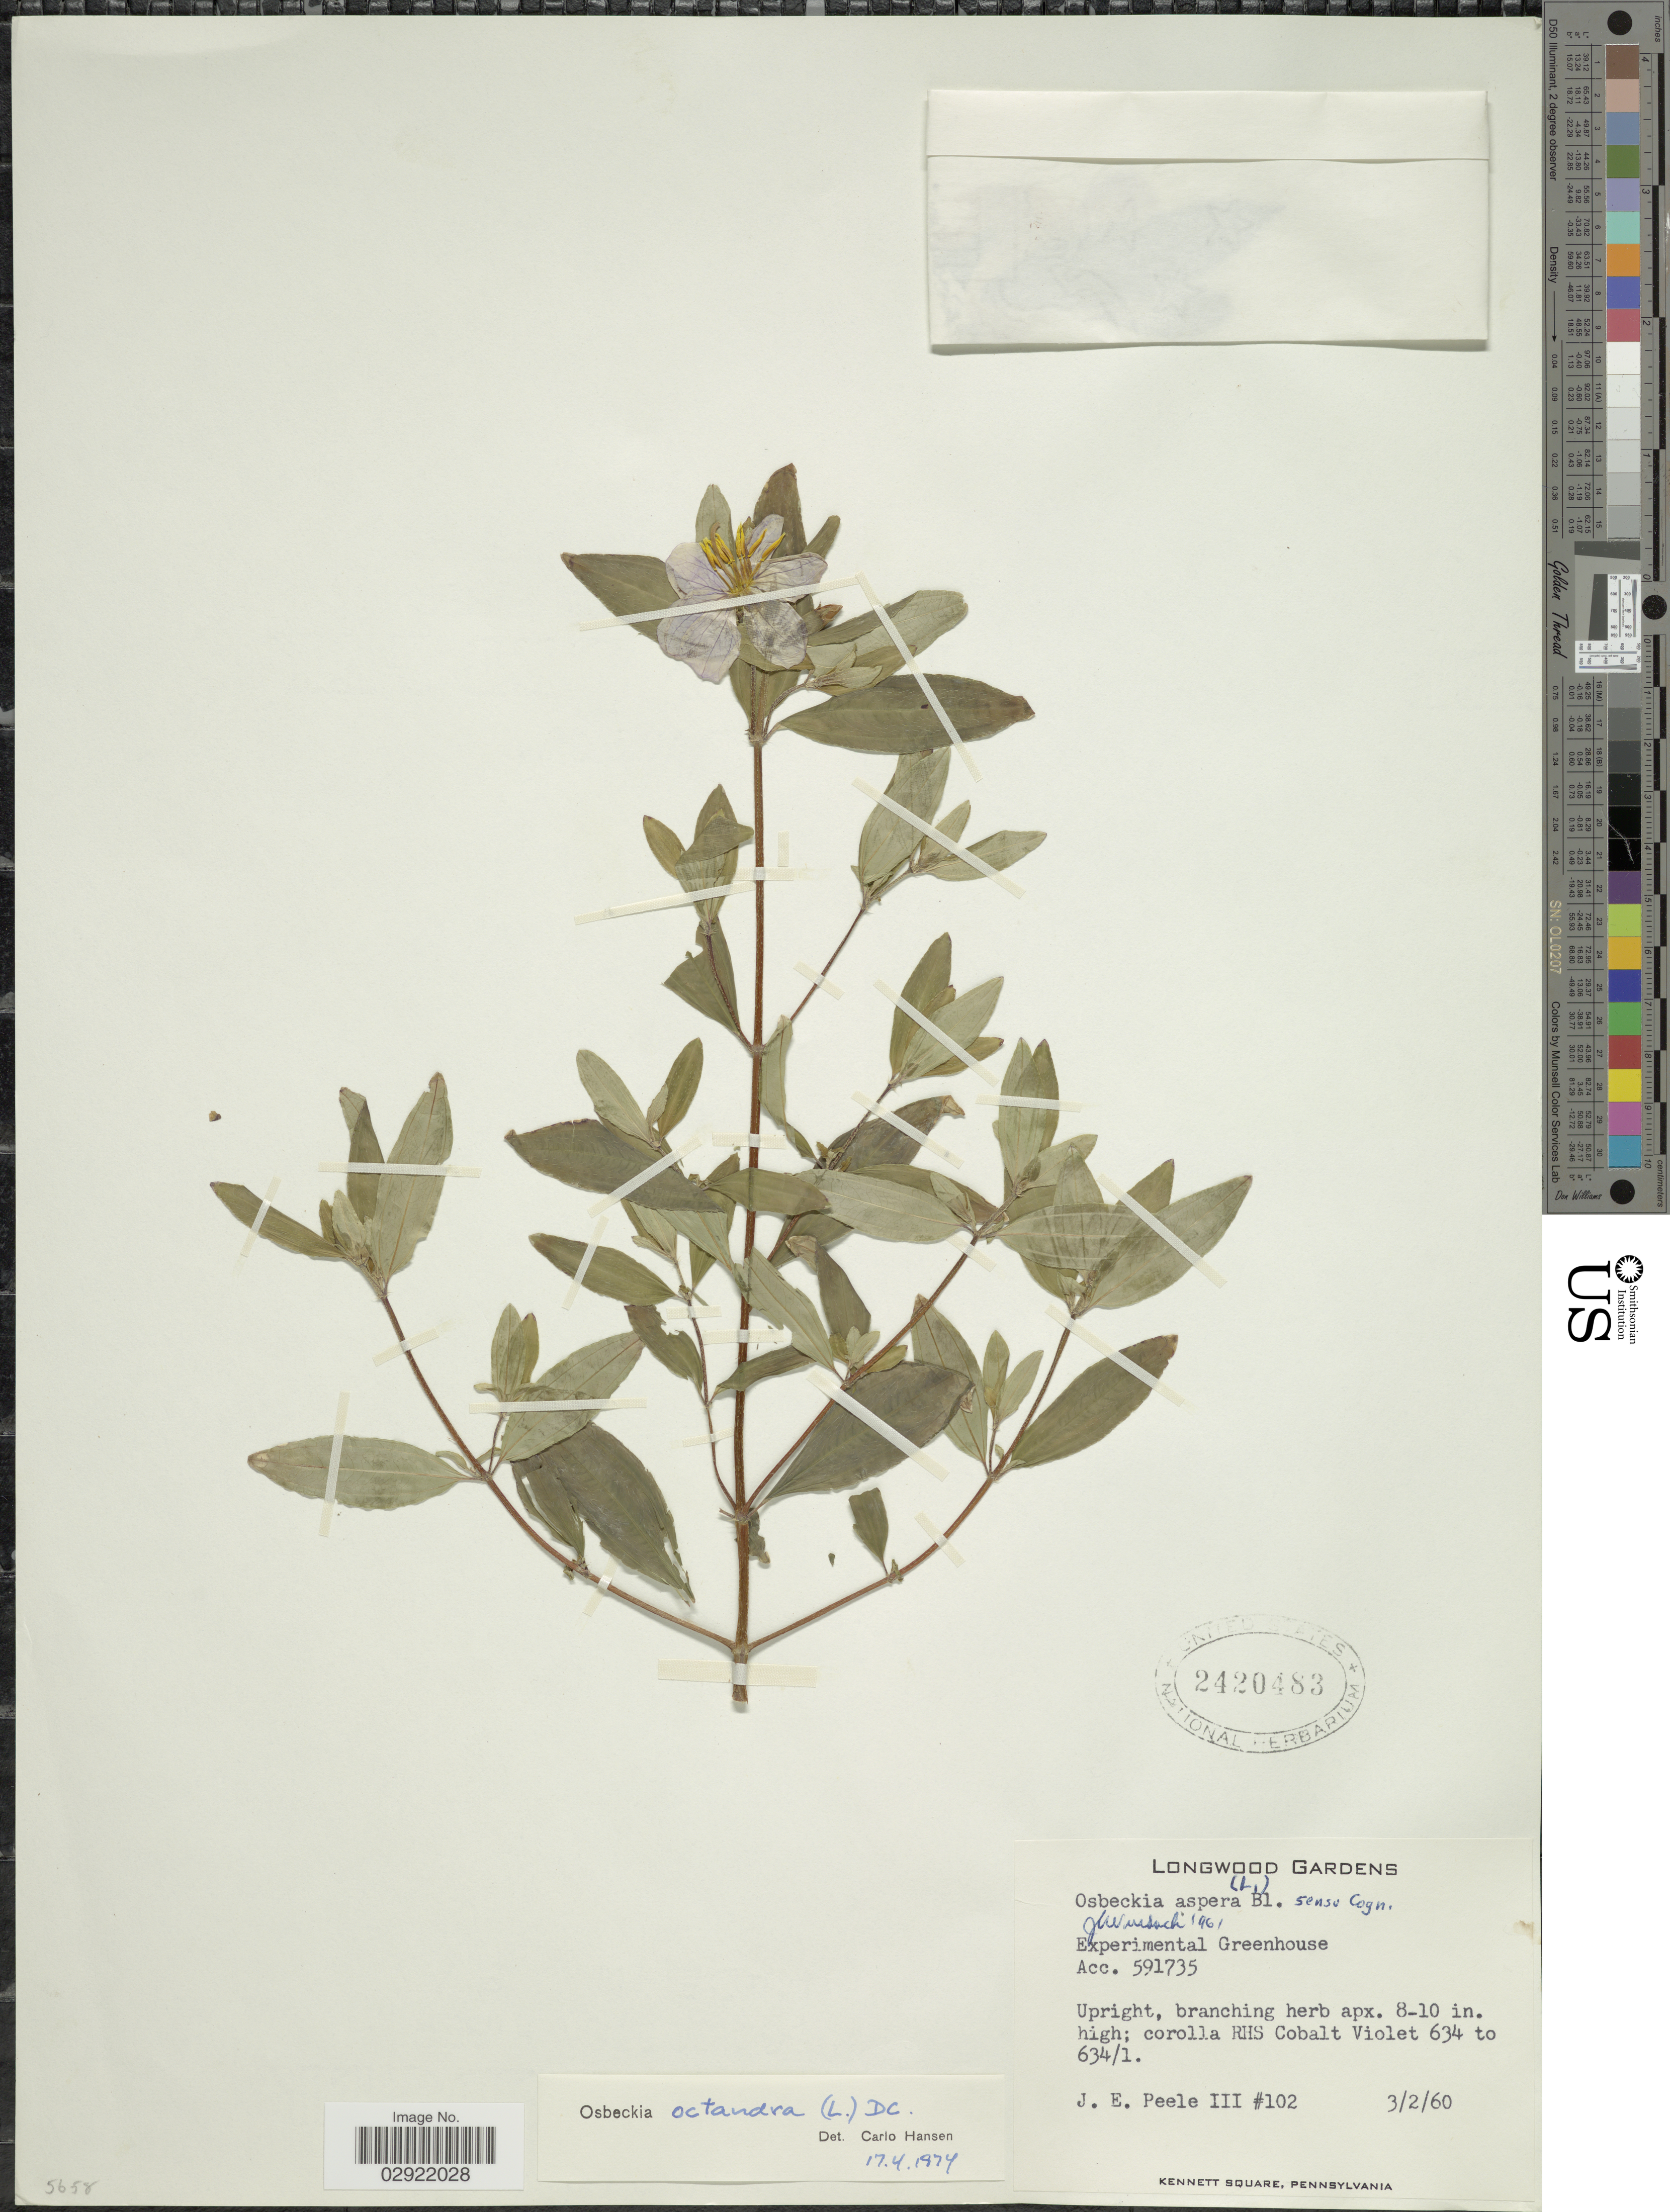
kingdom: Plantae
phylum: Tracheophyta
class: Magnoliopsida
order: Myrtales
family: Melastomataceae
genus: Osbeckia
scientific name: Osbeckia aspera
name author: Blume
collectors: J. Peele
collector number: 102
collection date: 1960-02-03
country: United States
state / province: Pennsylvania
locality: Longwood Gardens. Experimental Greenhouse. Acc. 591735. Kennett Square.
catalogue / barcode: US 2420483